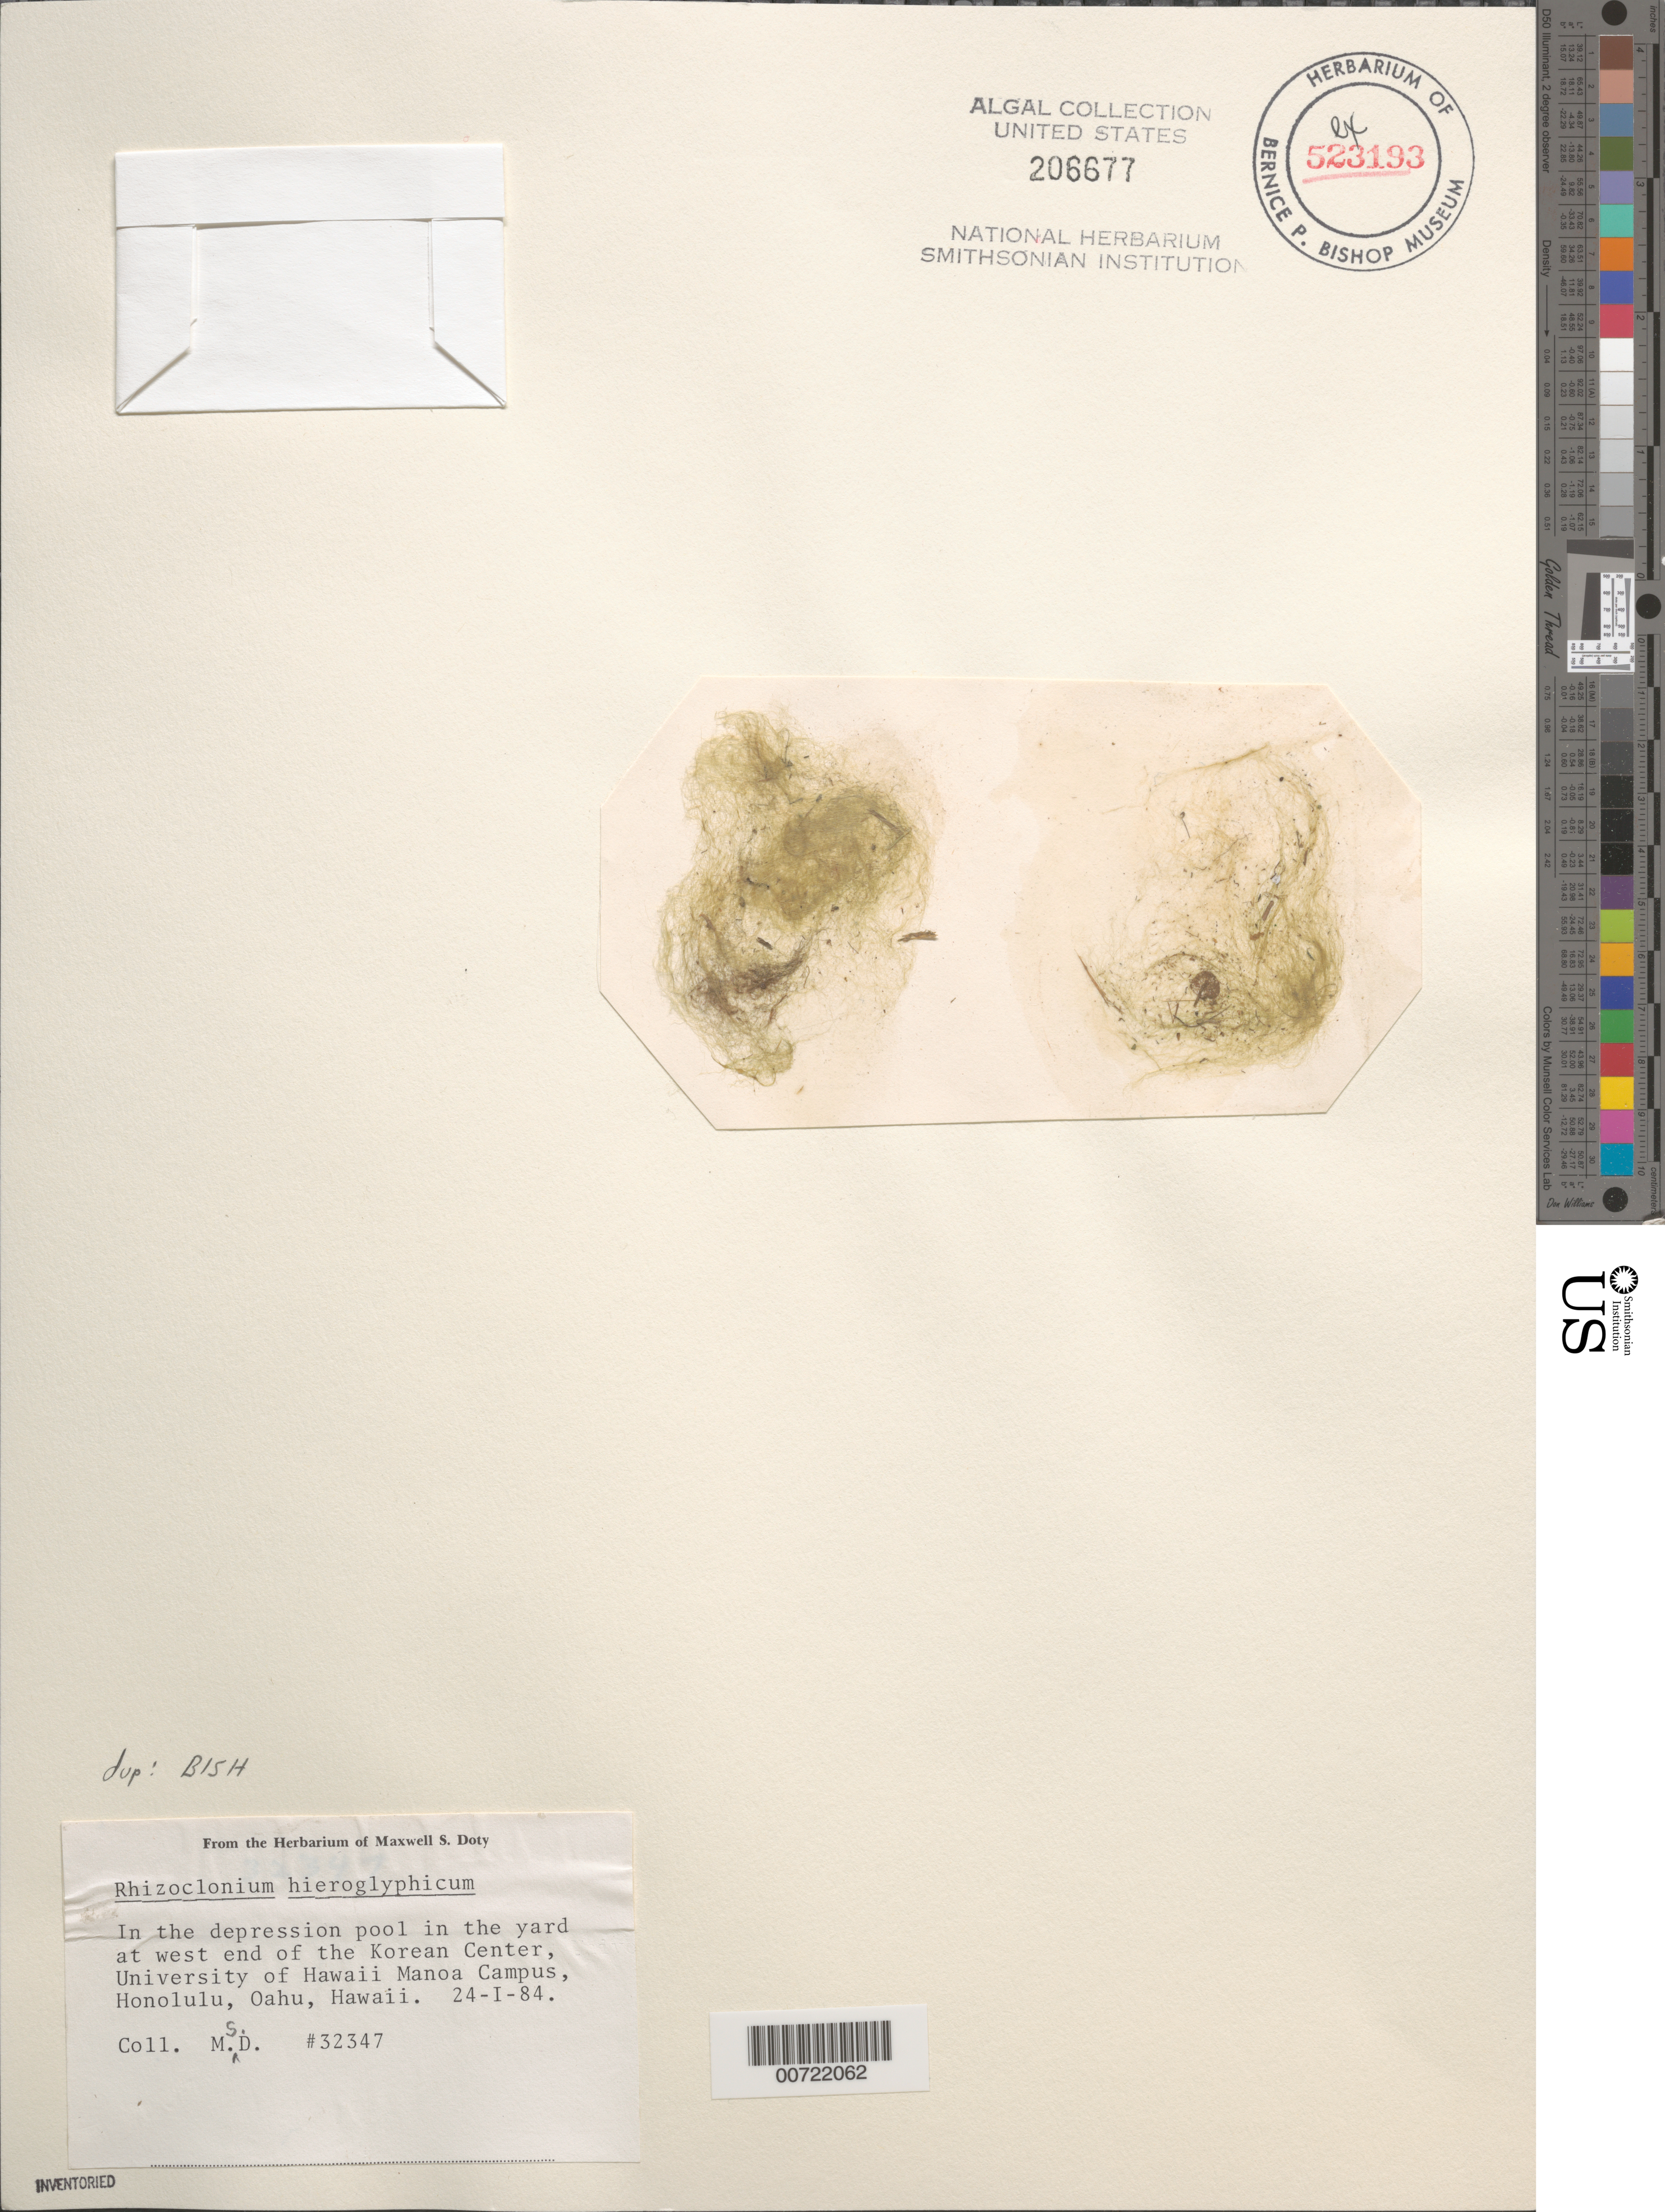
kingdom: Plantae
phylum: Chlorophyta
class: Ulvophyceae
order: Cladophorales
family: Cladophoraceae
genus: Rhizoclonium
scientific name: Rhizoclonium hieroglyphicum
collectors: M. S. Doty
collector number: MSD 32347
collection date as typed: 24 Jan 1984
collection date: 1984-01-24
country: United States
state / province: Hawaii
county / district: Honolulu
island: Oahu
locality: Honolulu, Korean Center, west end (in depression pool in yard), University of Hawaii Manoa Campus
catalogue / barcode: US 206677